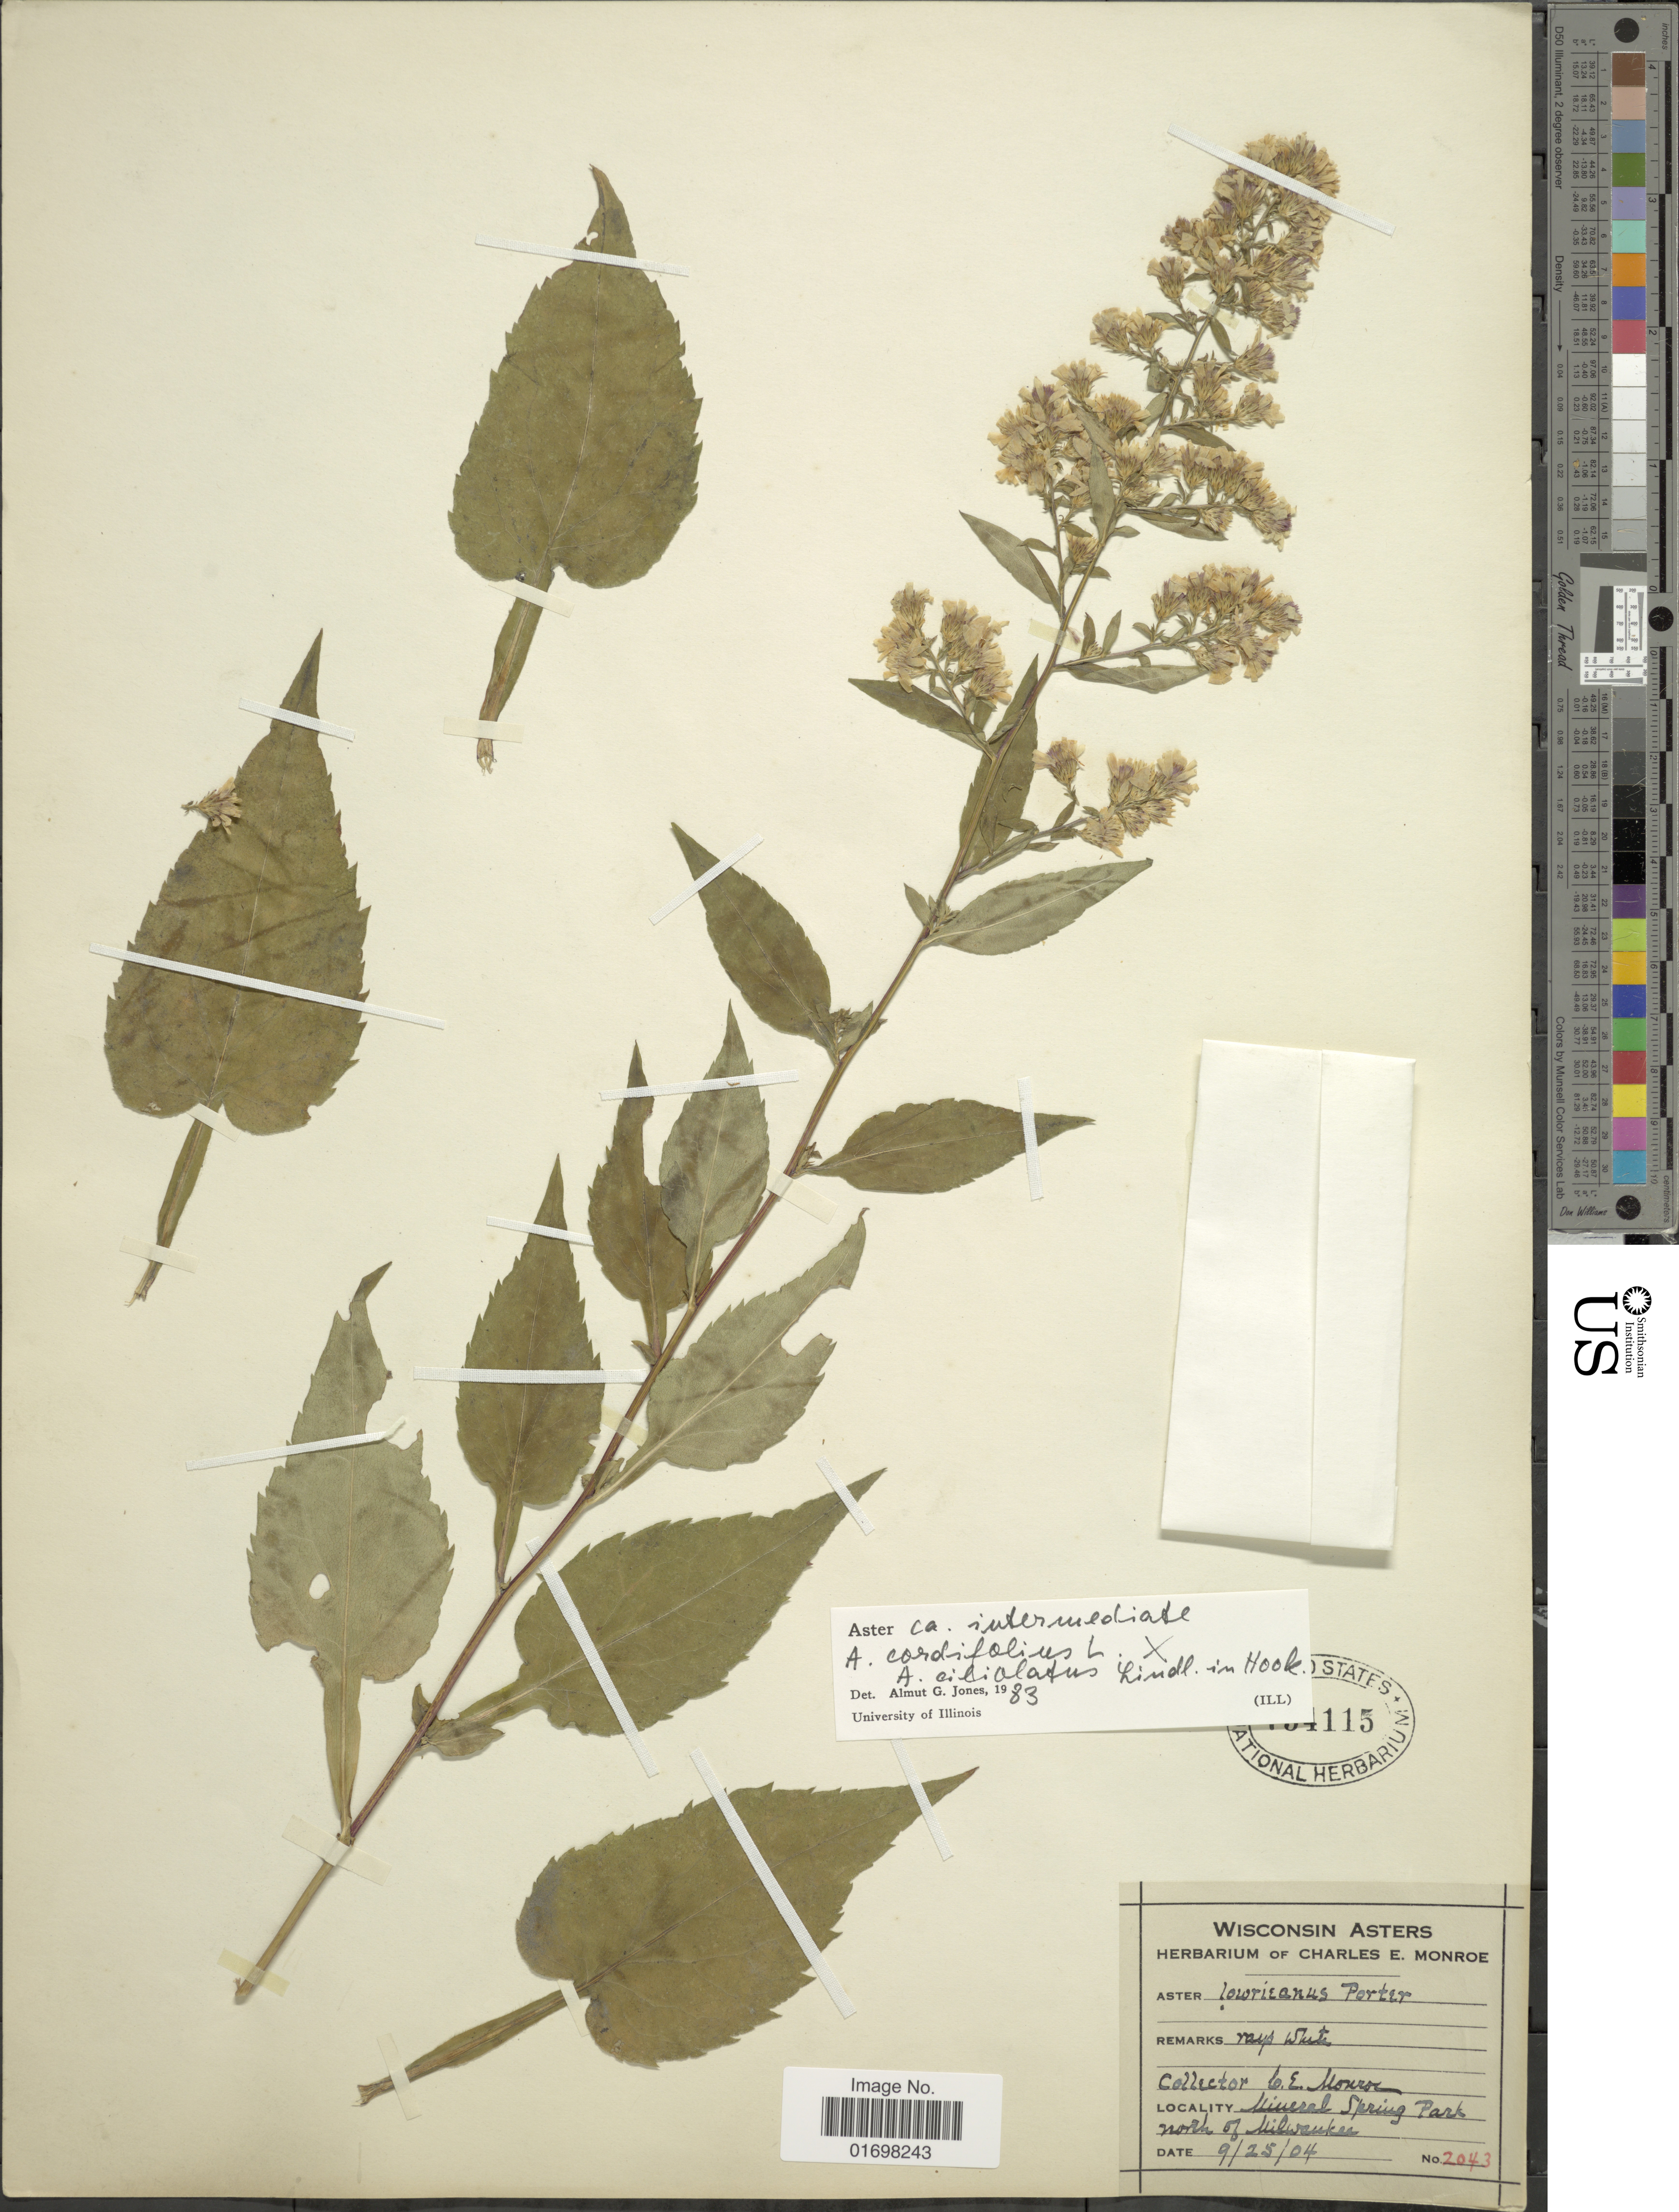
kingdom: Plantae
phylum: Tracheophyta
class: Magnoliopsida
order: Asterales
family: Asteraceae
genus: Symphyotrichum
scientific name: Symphyotrichum cordifolium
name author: (L.) G.L. Nesom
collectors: C. Monroe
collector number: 2043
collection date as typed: Transcribed d/m/y: 25/9/4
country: United States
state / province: Wisconsin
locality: Mineral Spring Park, north of Milwaukee.